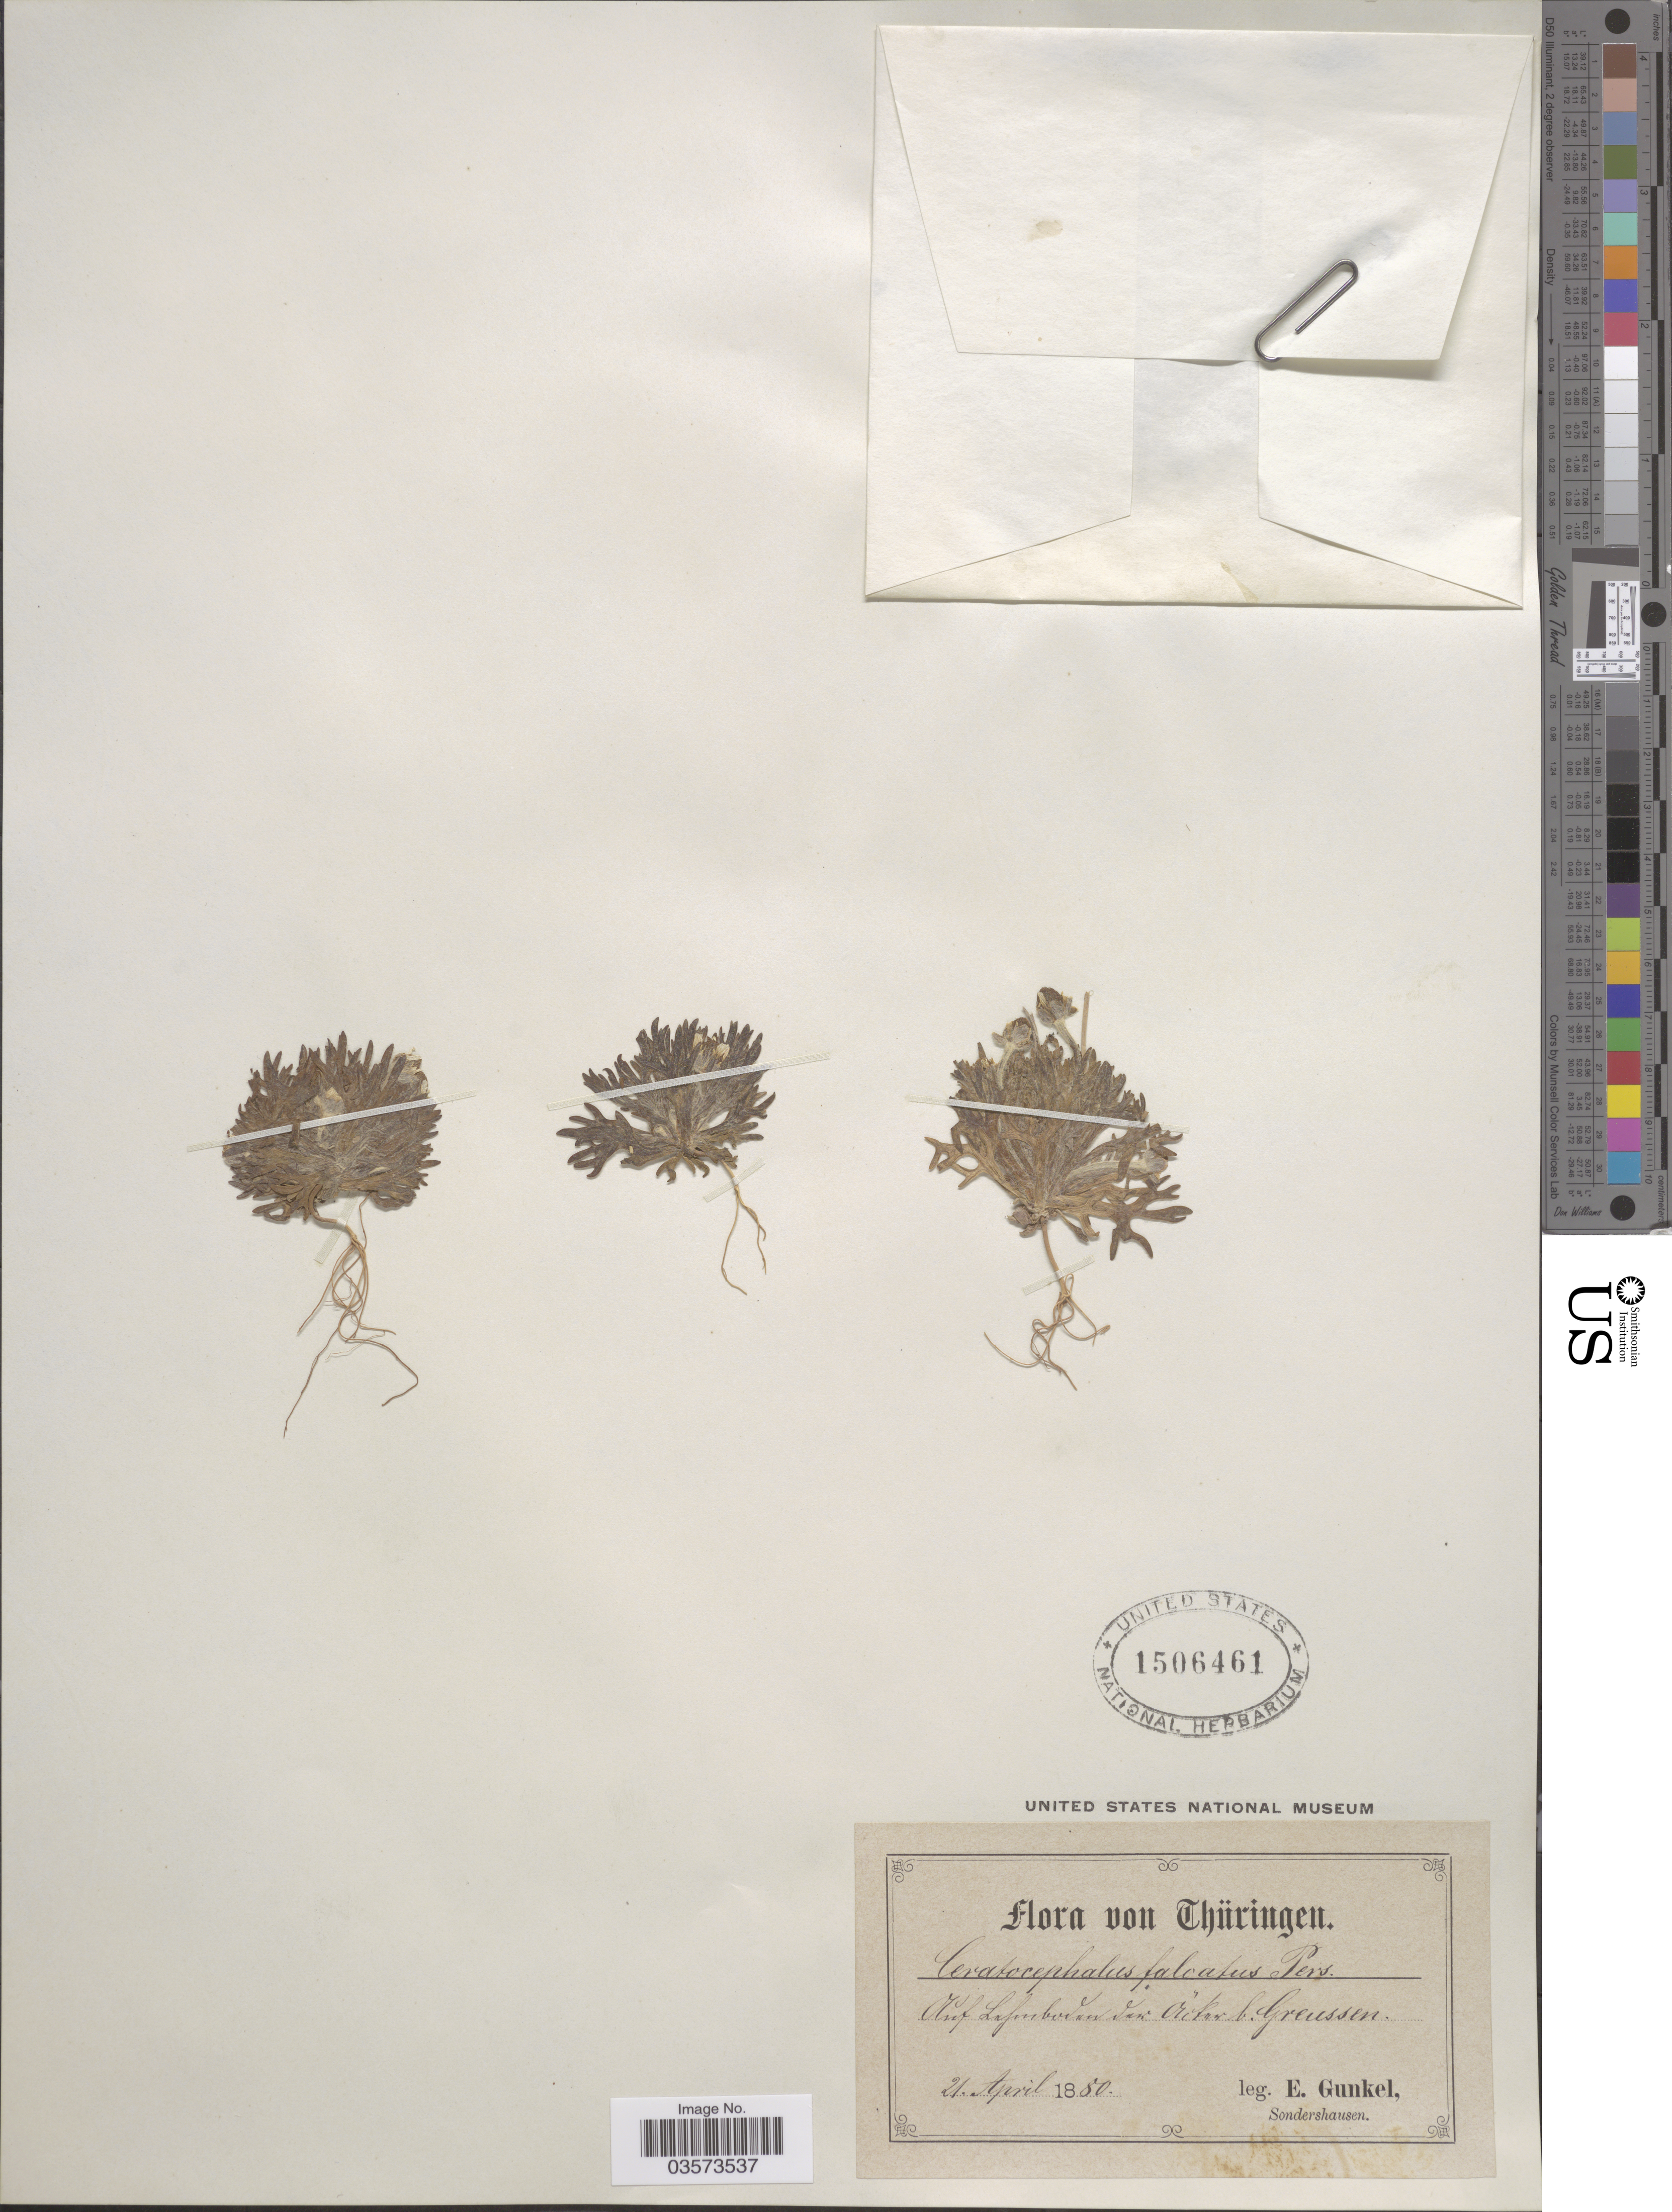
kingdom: Plantae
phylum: Tracheophyta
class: Magnoliopsida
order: Ranunculales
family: Ranunculaceae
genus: Ceratocephalus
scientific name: Ceratocephalus falcatus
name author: (L.) Pers.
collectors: E. Gunkel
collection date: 1880-04-21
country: Germany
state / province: Thuringia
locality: Auf Lafmboden van Oifus b. Greussen. [interpreted]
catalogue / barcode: US 1506461